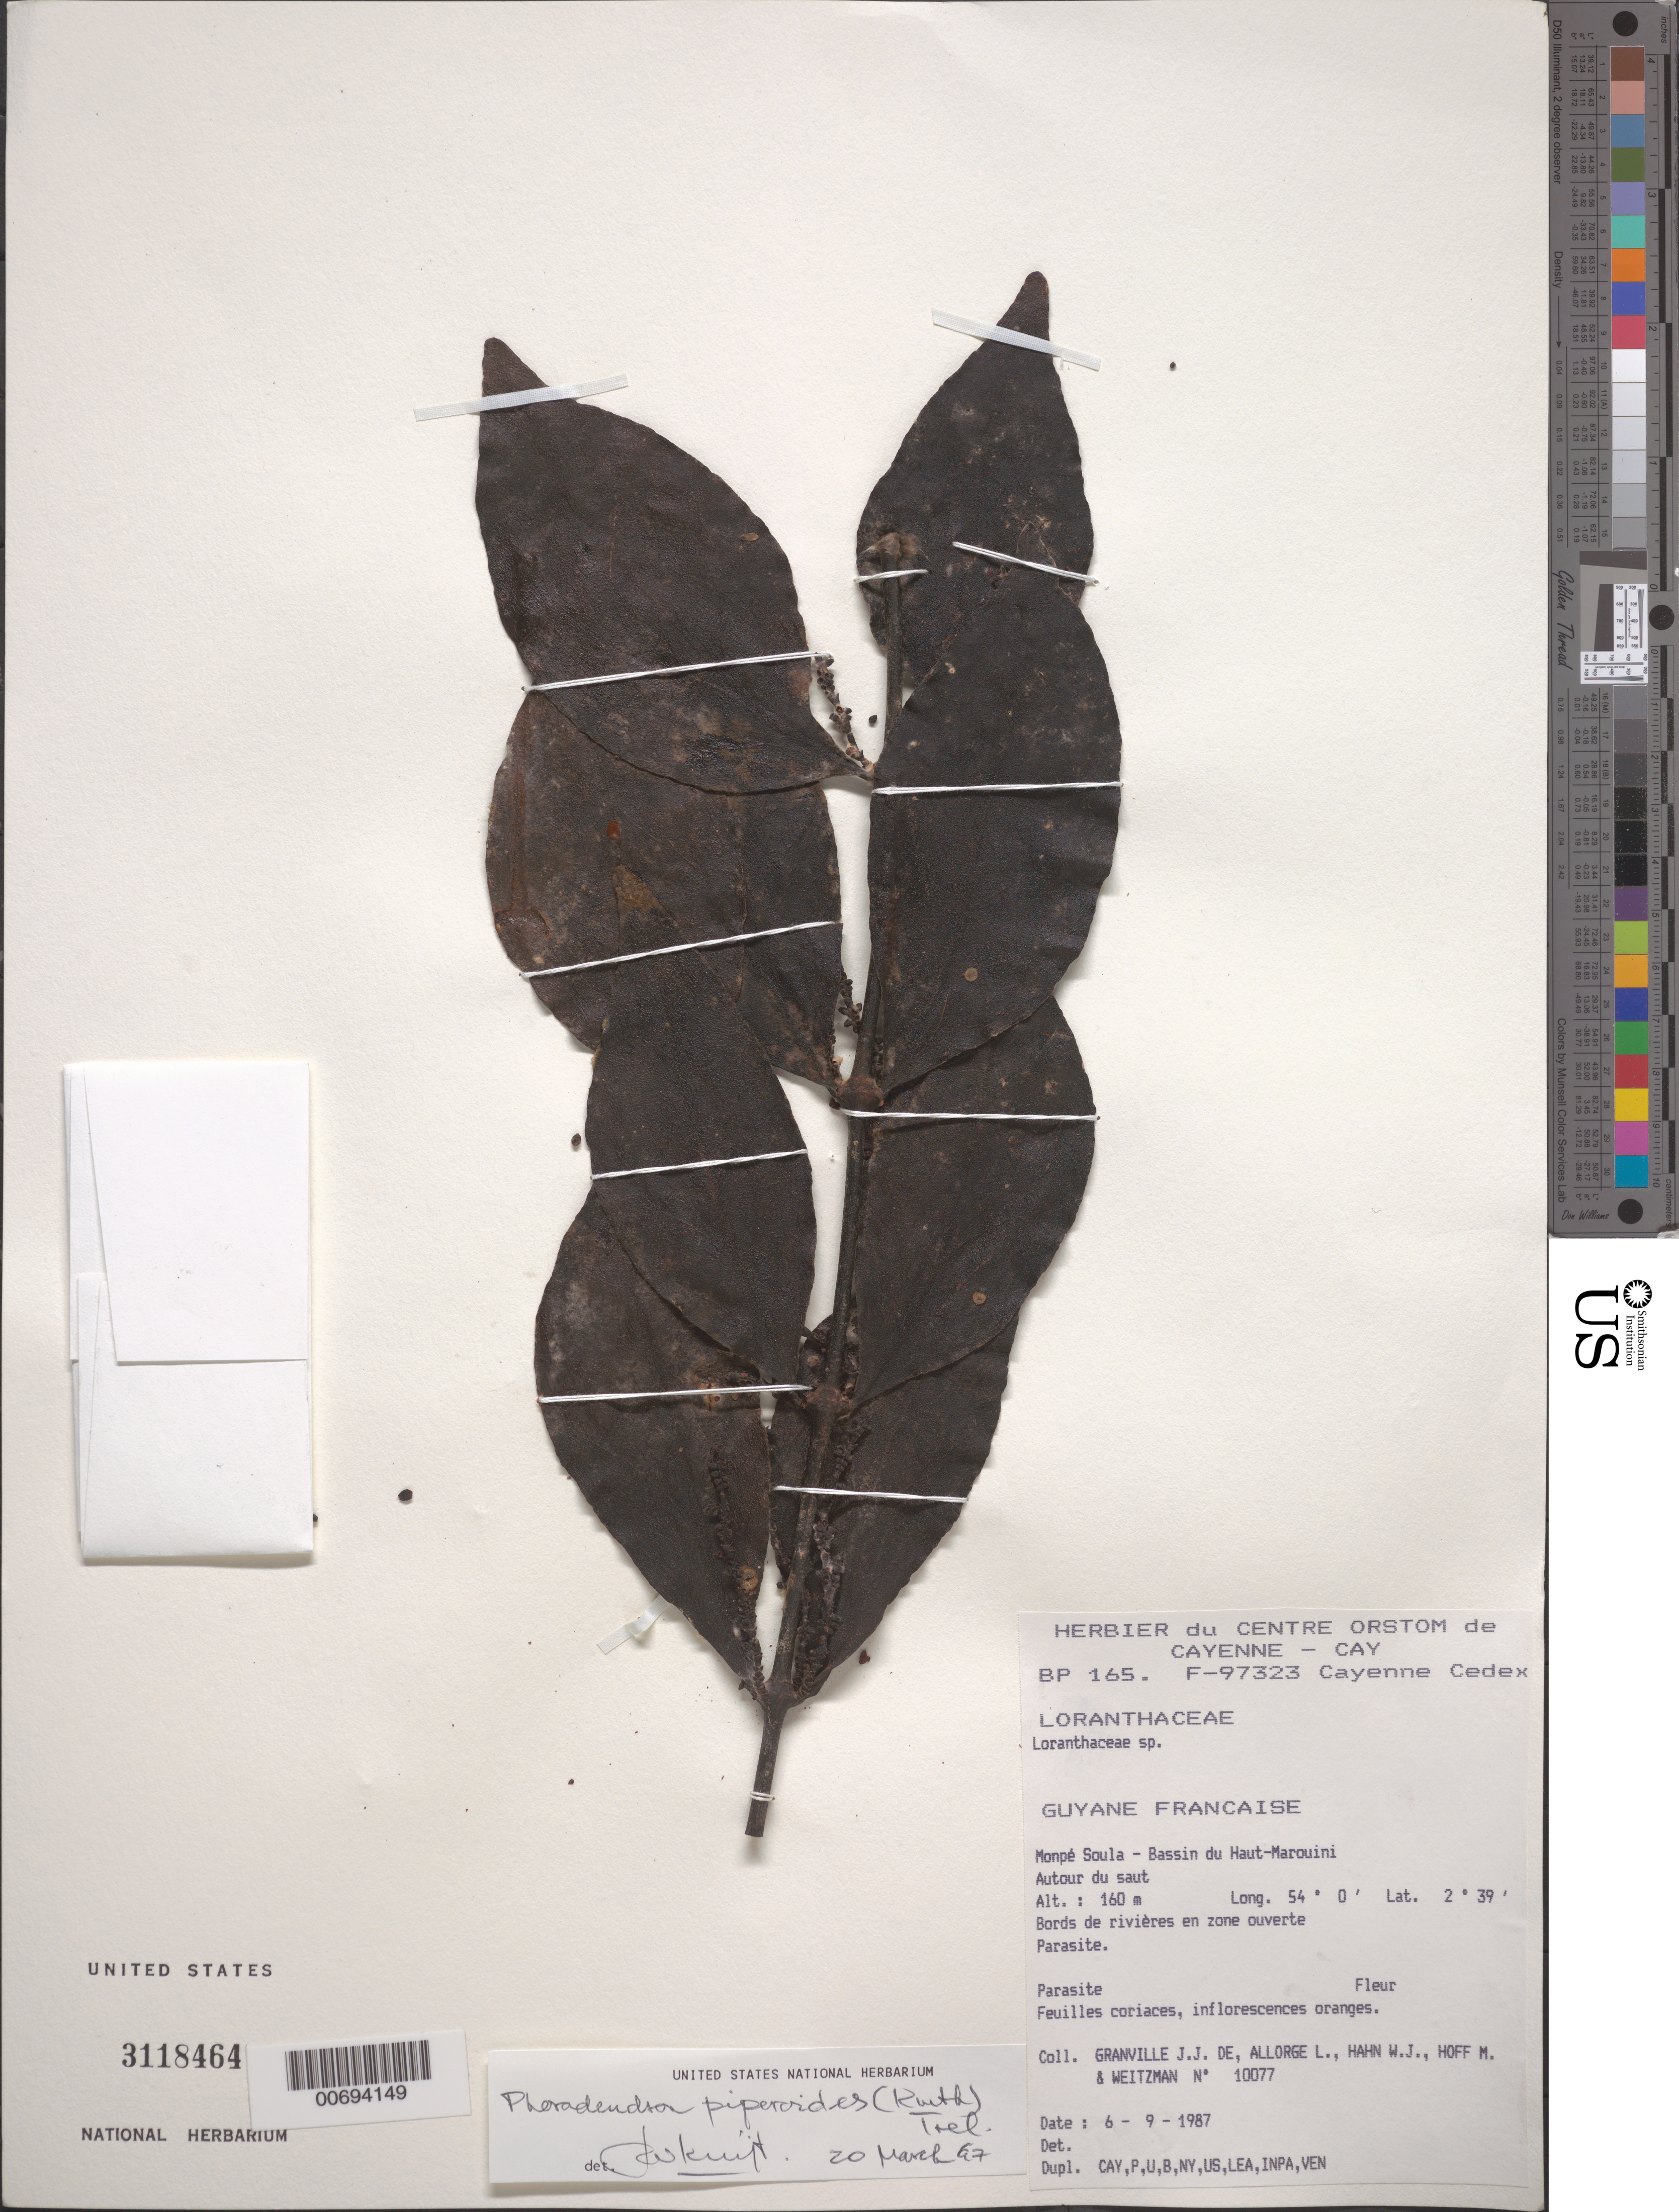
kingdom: Plantae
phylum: Tracheophyta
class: Magnoliopsida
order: Santalales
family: Viscaceae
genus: Phoradendron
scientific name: Phoradendron piperoides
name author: (Kunth) Trel.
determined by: Kuijt, Job, (CANADA)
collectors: J.-J. de Granville, L. Allorge, W. J. Hahn, M. Hoff & A. L. Weitzman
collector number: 10077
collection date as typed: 6-Sep-87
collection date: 1987-09-06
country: French Guiana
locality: Monpé Soula, Bassin du Haut-Marouini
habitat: Along river, open area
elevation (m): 160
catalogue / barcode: US 3118464